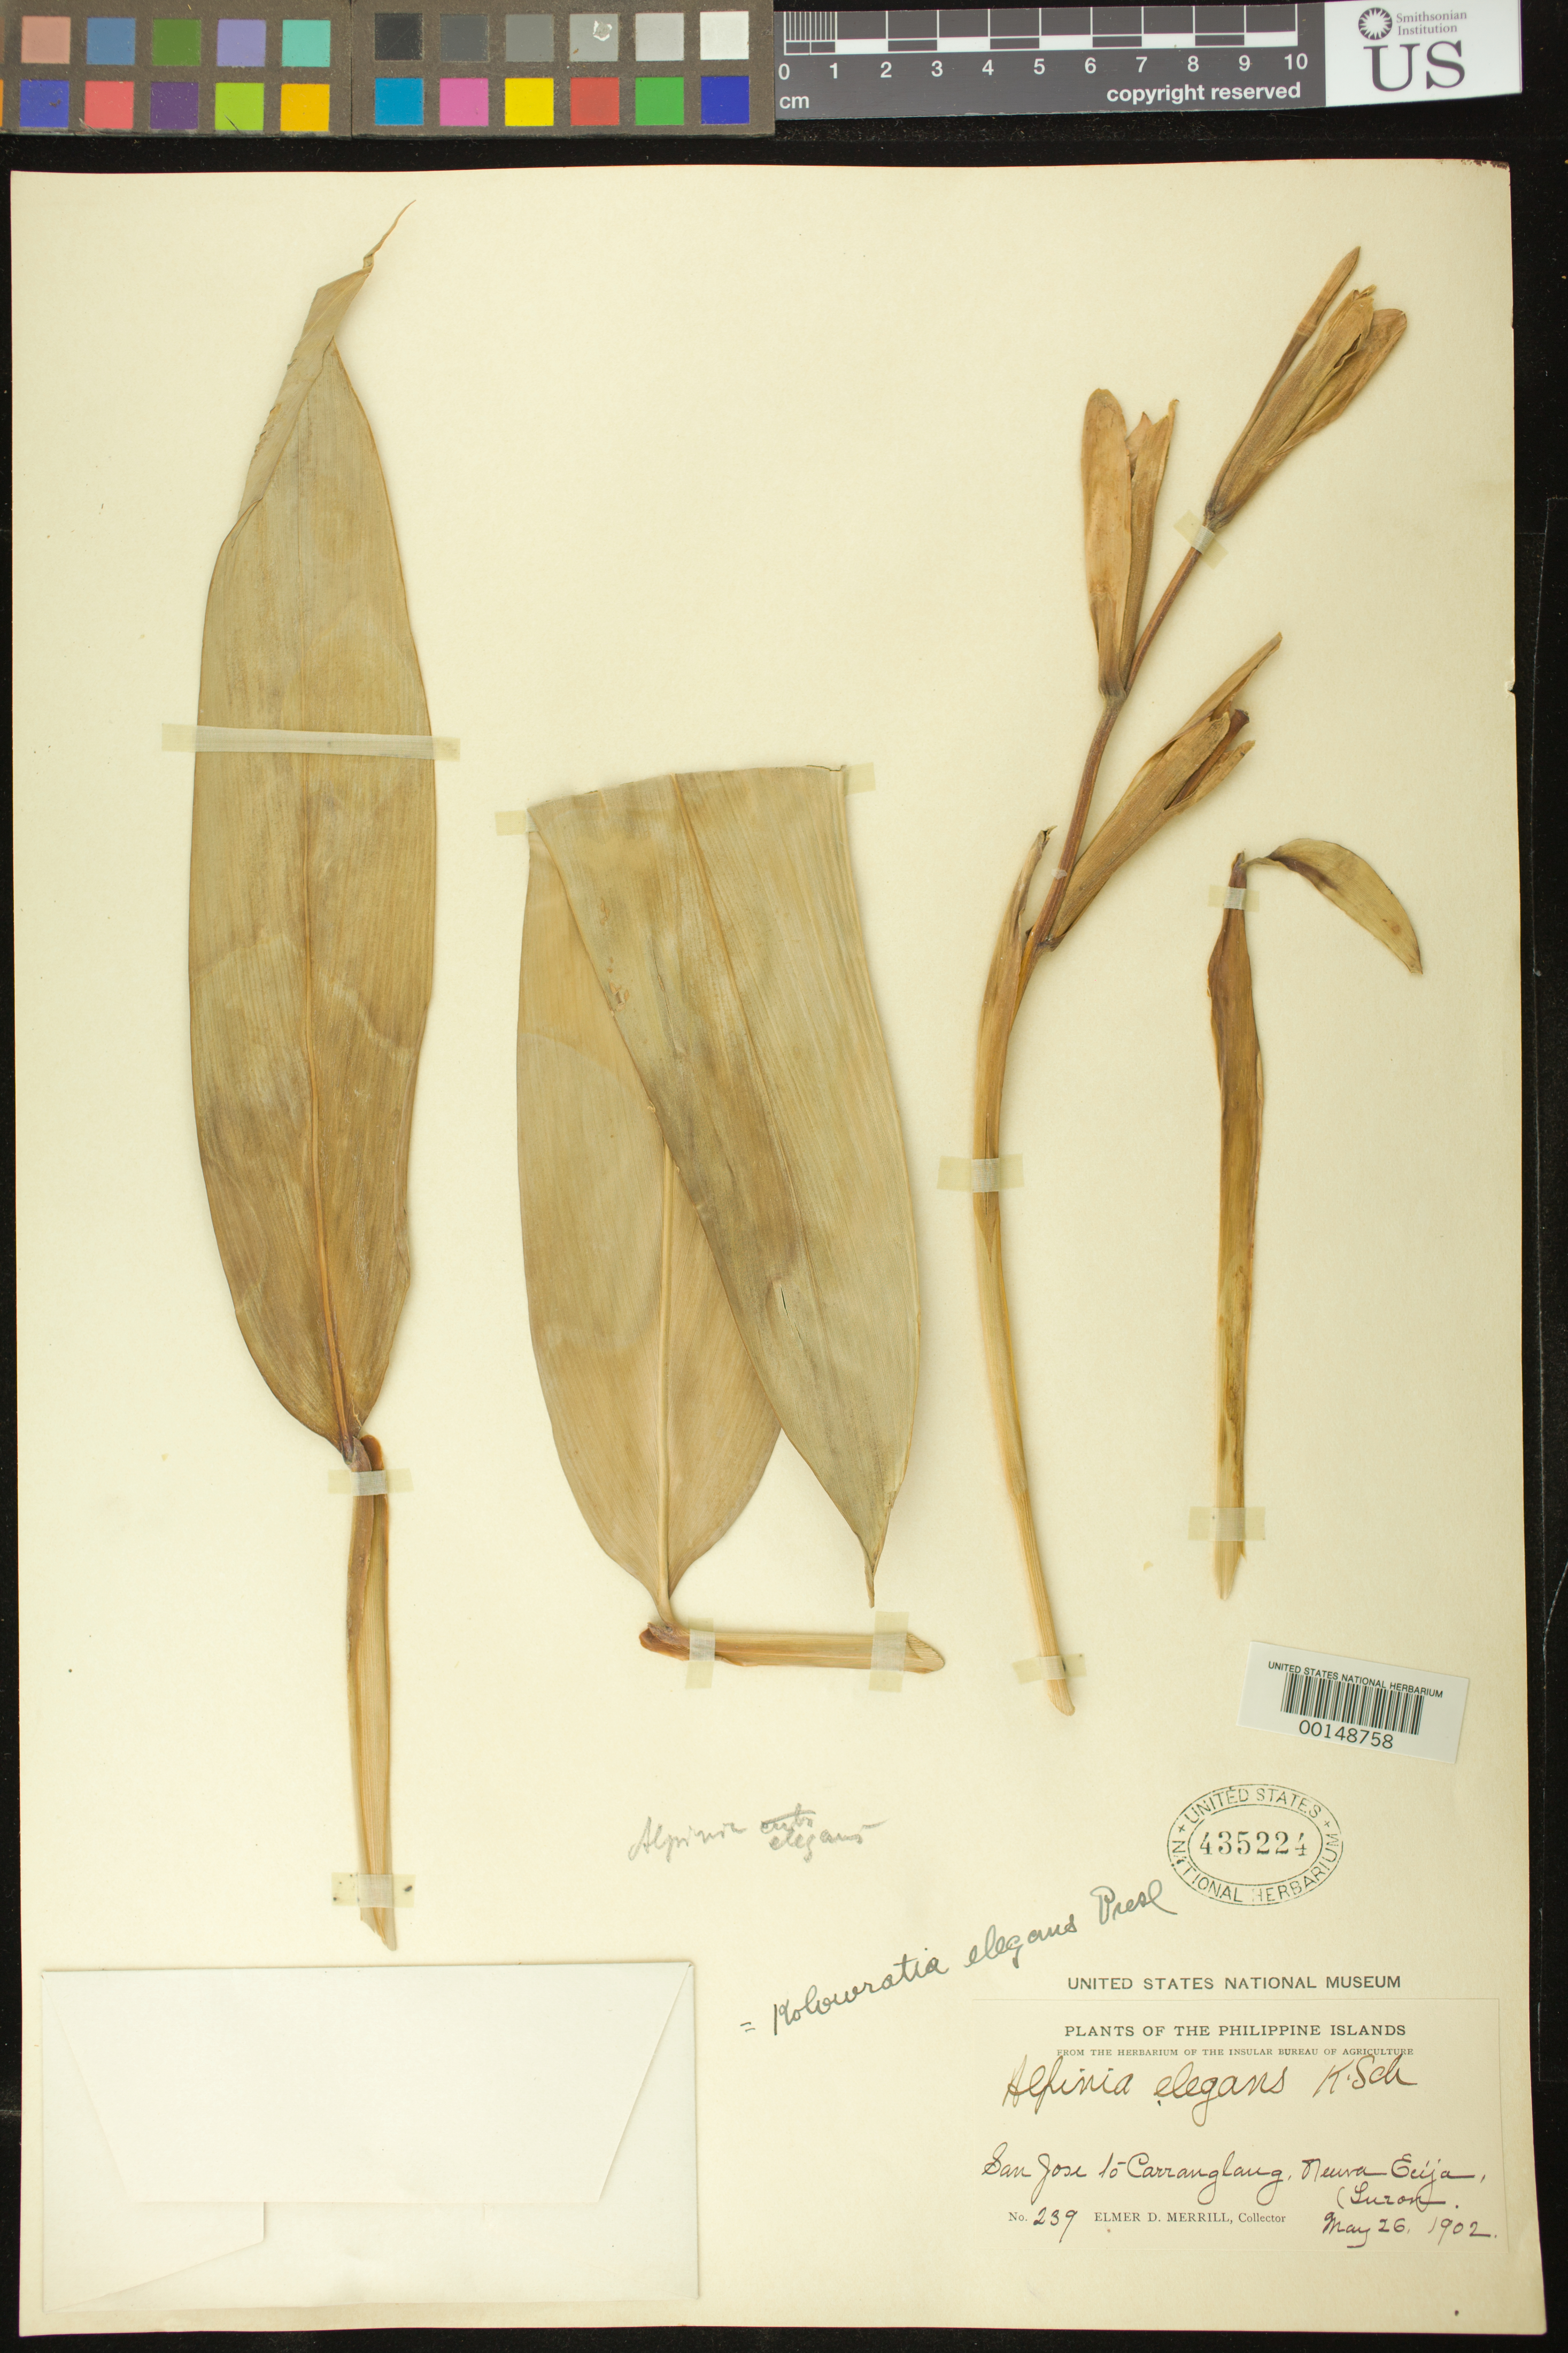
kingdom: Plantae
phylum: Tracheophyta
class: Liliopsida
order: Zingiberales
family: Zingiberaceae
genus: Alpinia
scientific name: Alpinia elegans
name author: (C. Presl) K. Schum.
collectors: E. D. Merrill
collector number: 239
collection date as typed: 26 May 1902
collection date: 1902-05-26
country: Philippines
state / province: Central Luzon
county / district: Nueva Ecija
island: Luzon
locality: San jose to carranglang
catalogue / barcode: US 435224